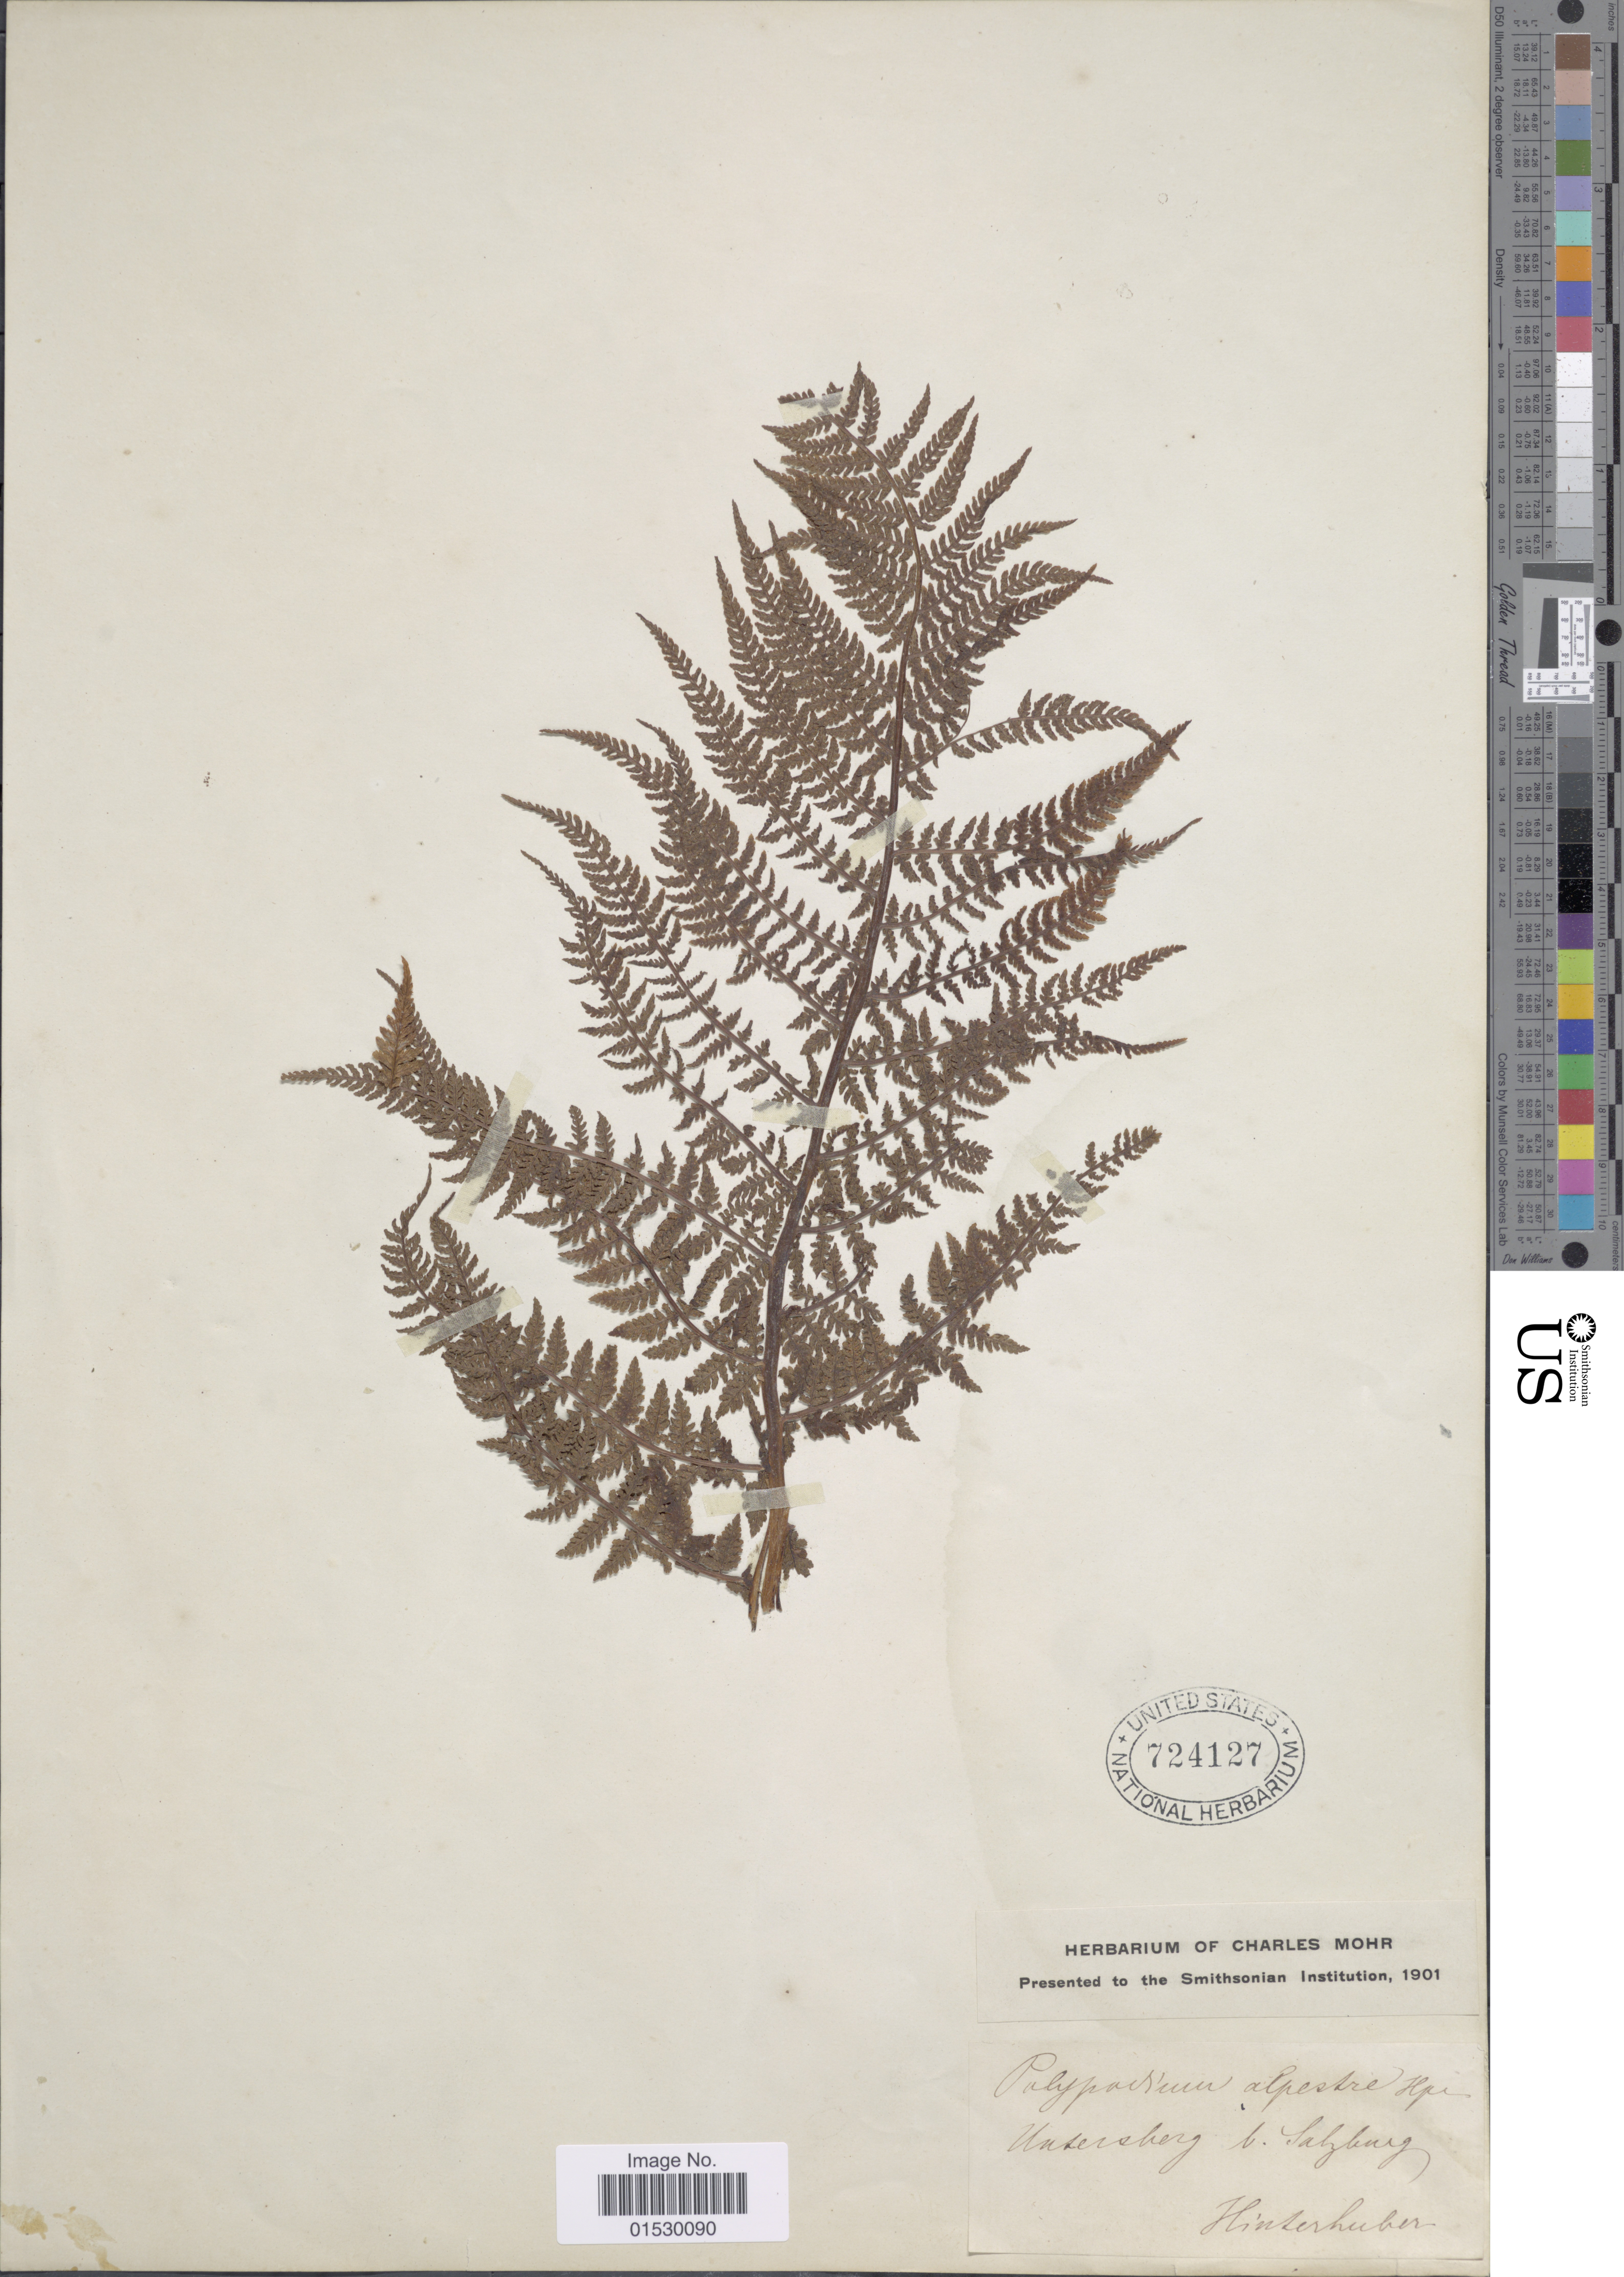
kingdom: Plantae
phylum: Tracheophyta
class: Polypodiopsida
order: Polypodiales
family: Athyriaceae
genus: Athyrium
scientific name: Athyrium alpestre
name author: (Hoppe) Rylands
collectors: -. Hinterhuber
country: Austria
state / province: Salzburg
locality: Uutersherg b. Sahlurh [interpreted]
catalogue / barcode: US 724127